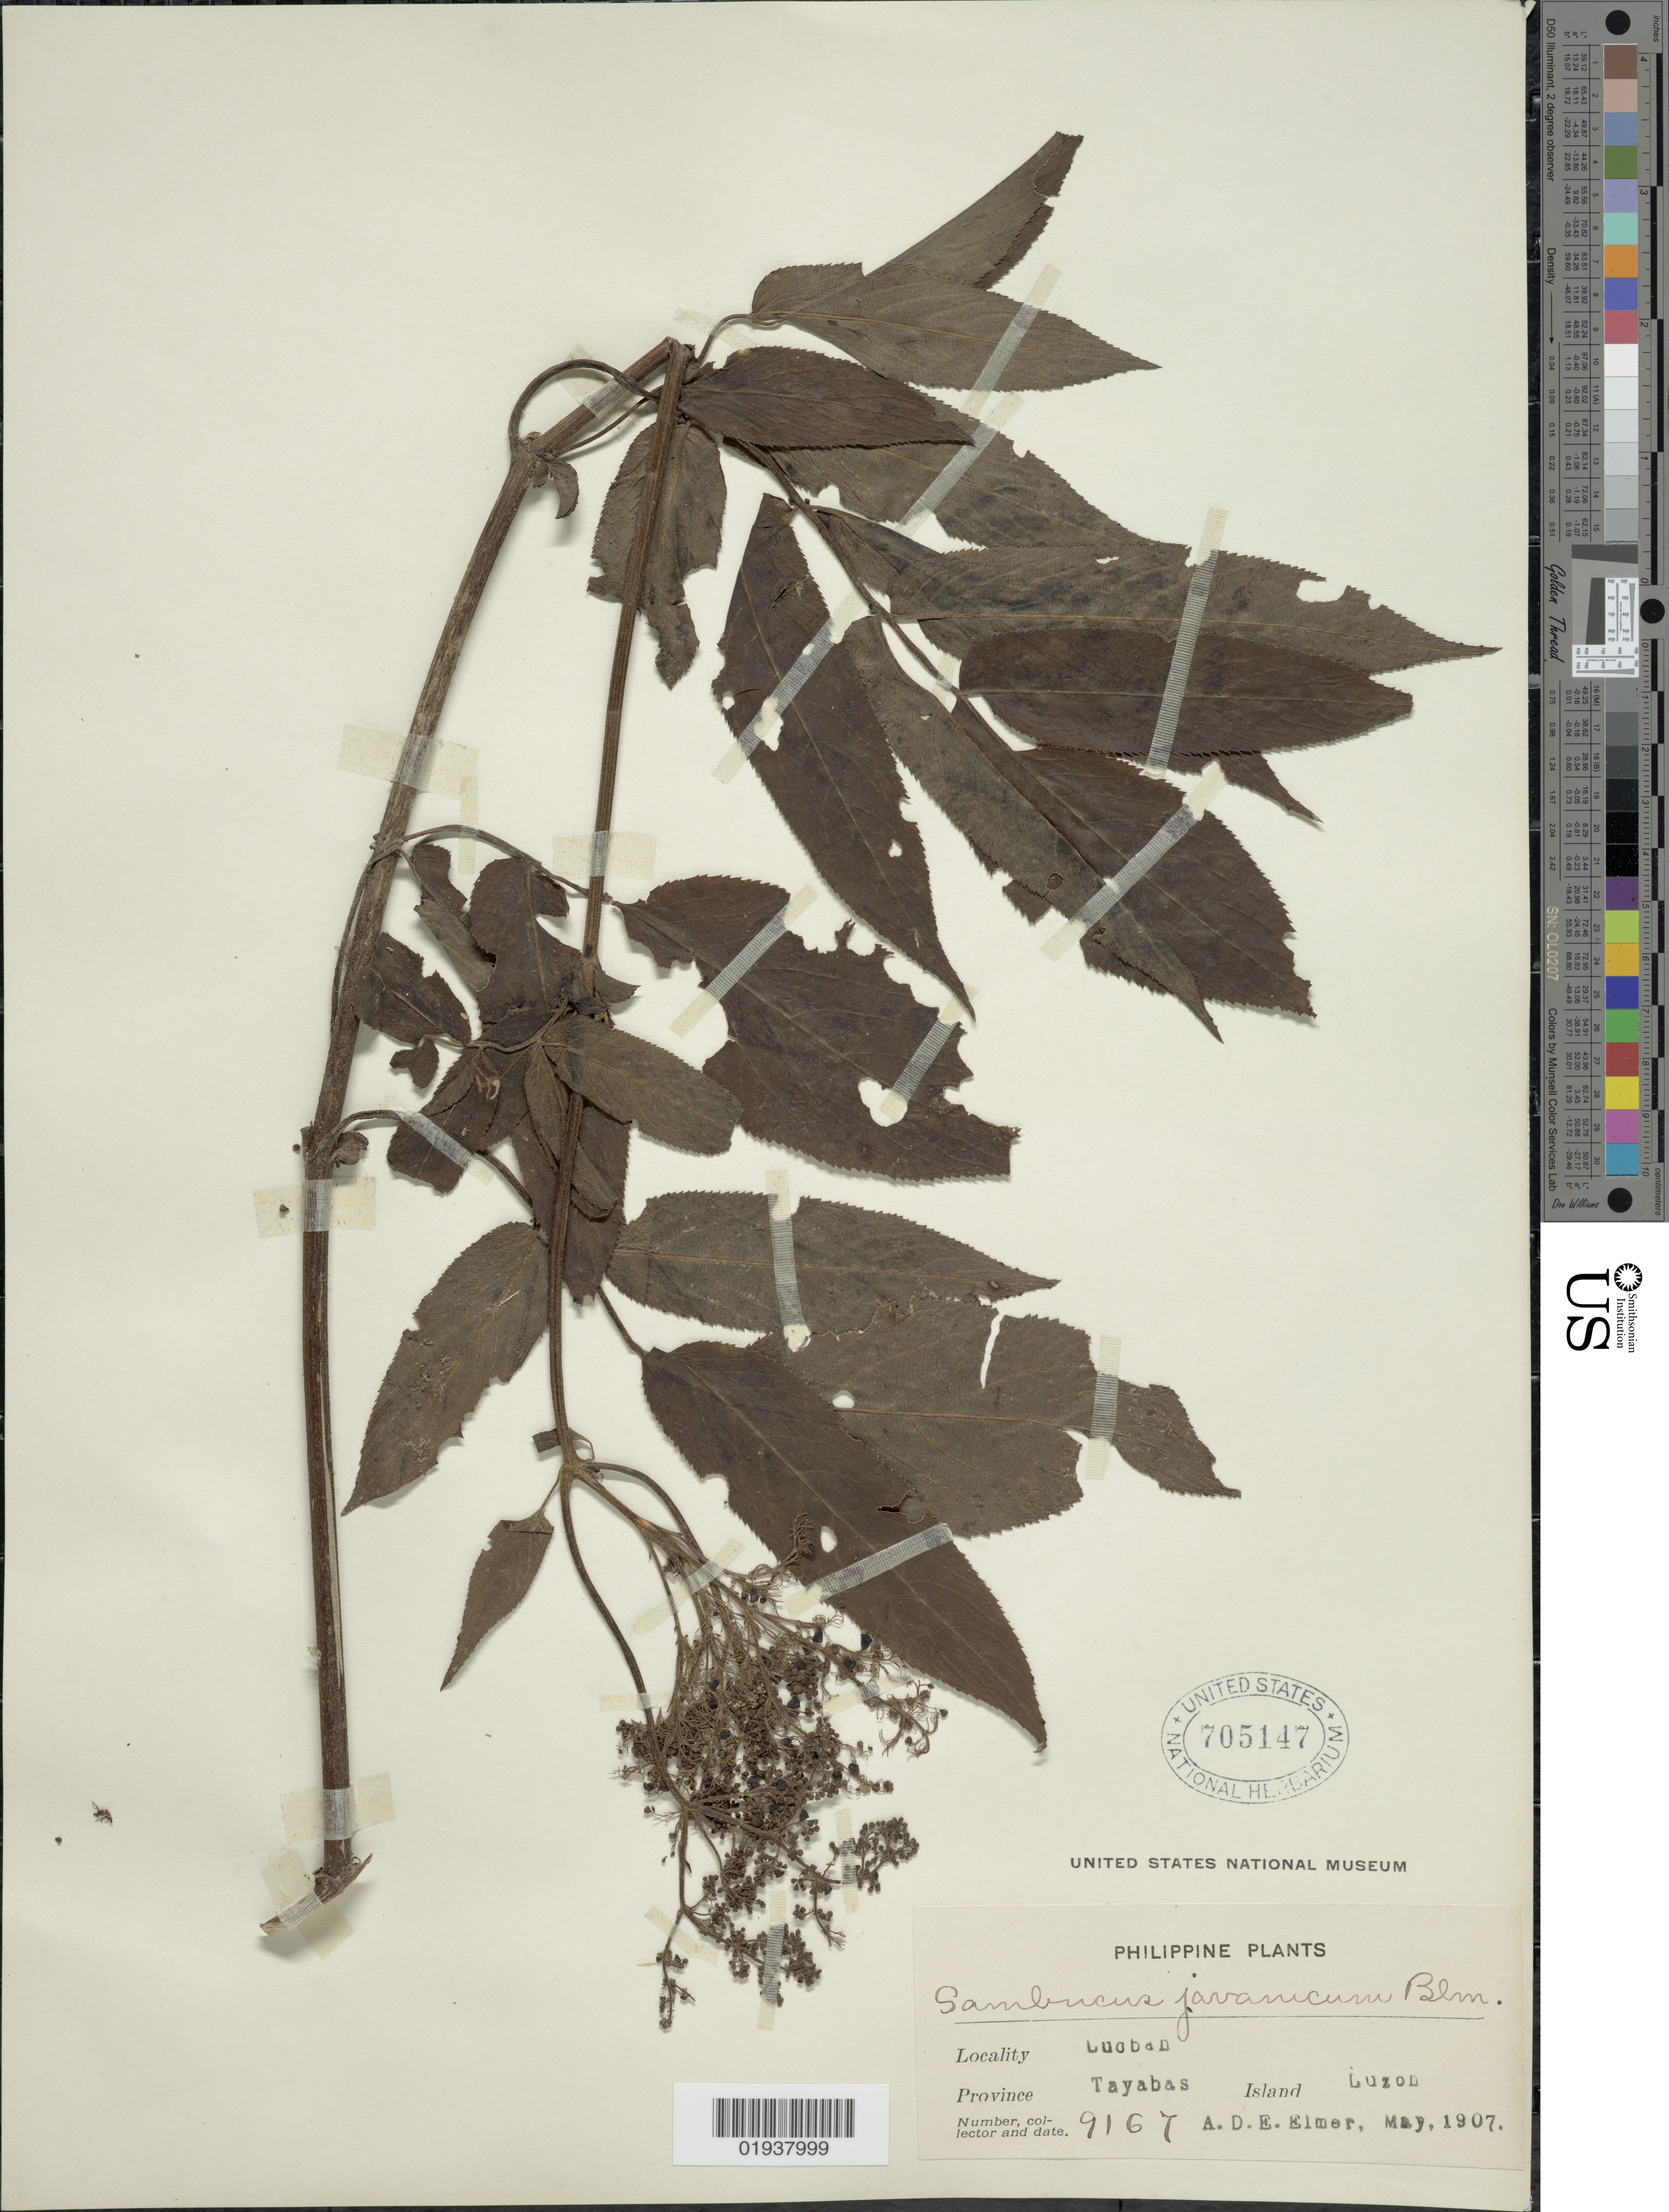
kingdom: Plantae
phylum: Tracheophyta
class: Magnoliopsida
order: Dipsacales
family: Viburnaceae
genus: Sambucus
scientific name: Sambucus javanica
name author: Blume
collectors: A. D. E. Elmer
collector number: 9167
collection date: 1907-05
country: Philippines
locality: Lucban, Province Tayabas, Island Luzon.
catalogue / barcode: US 705147